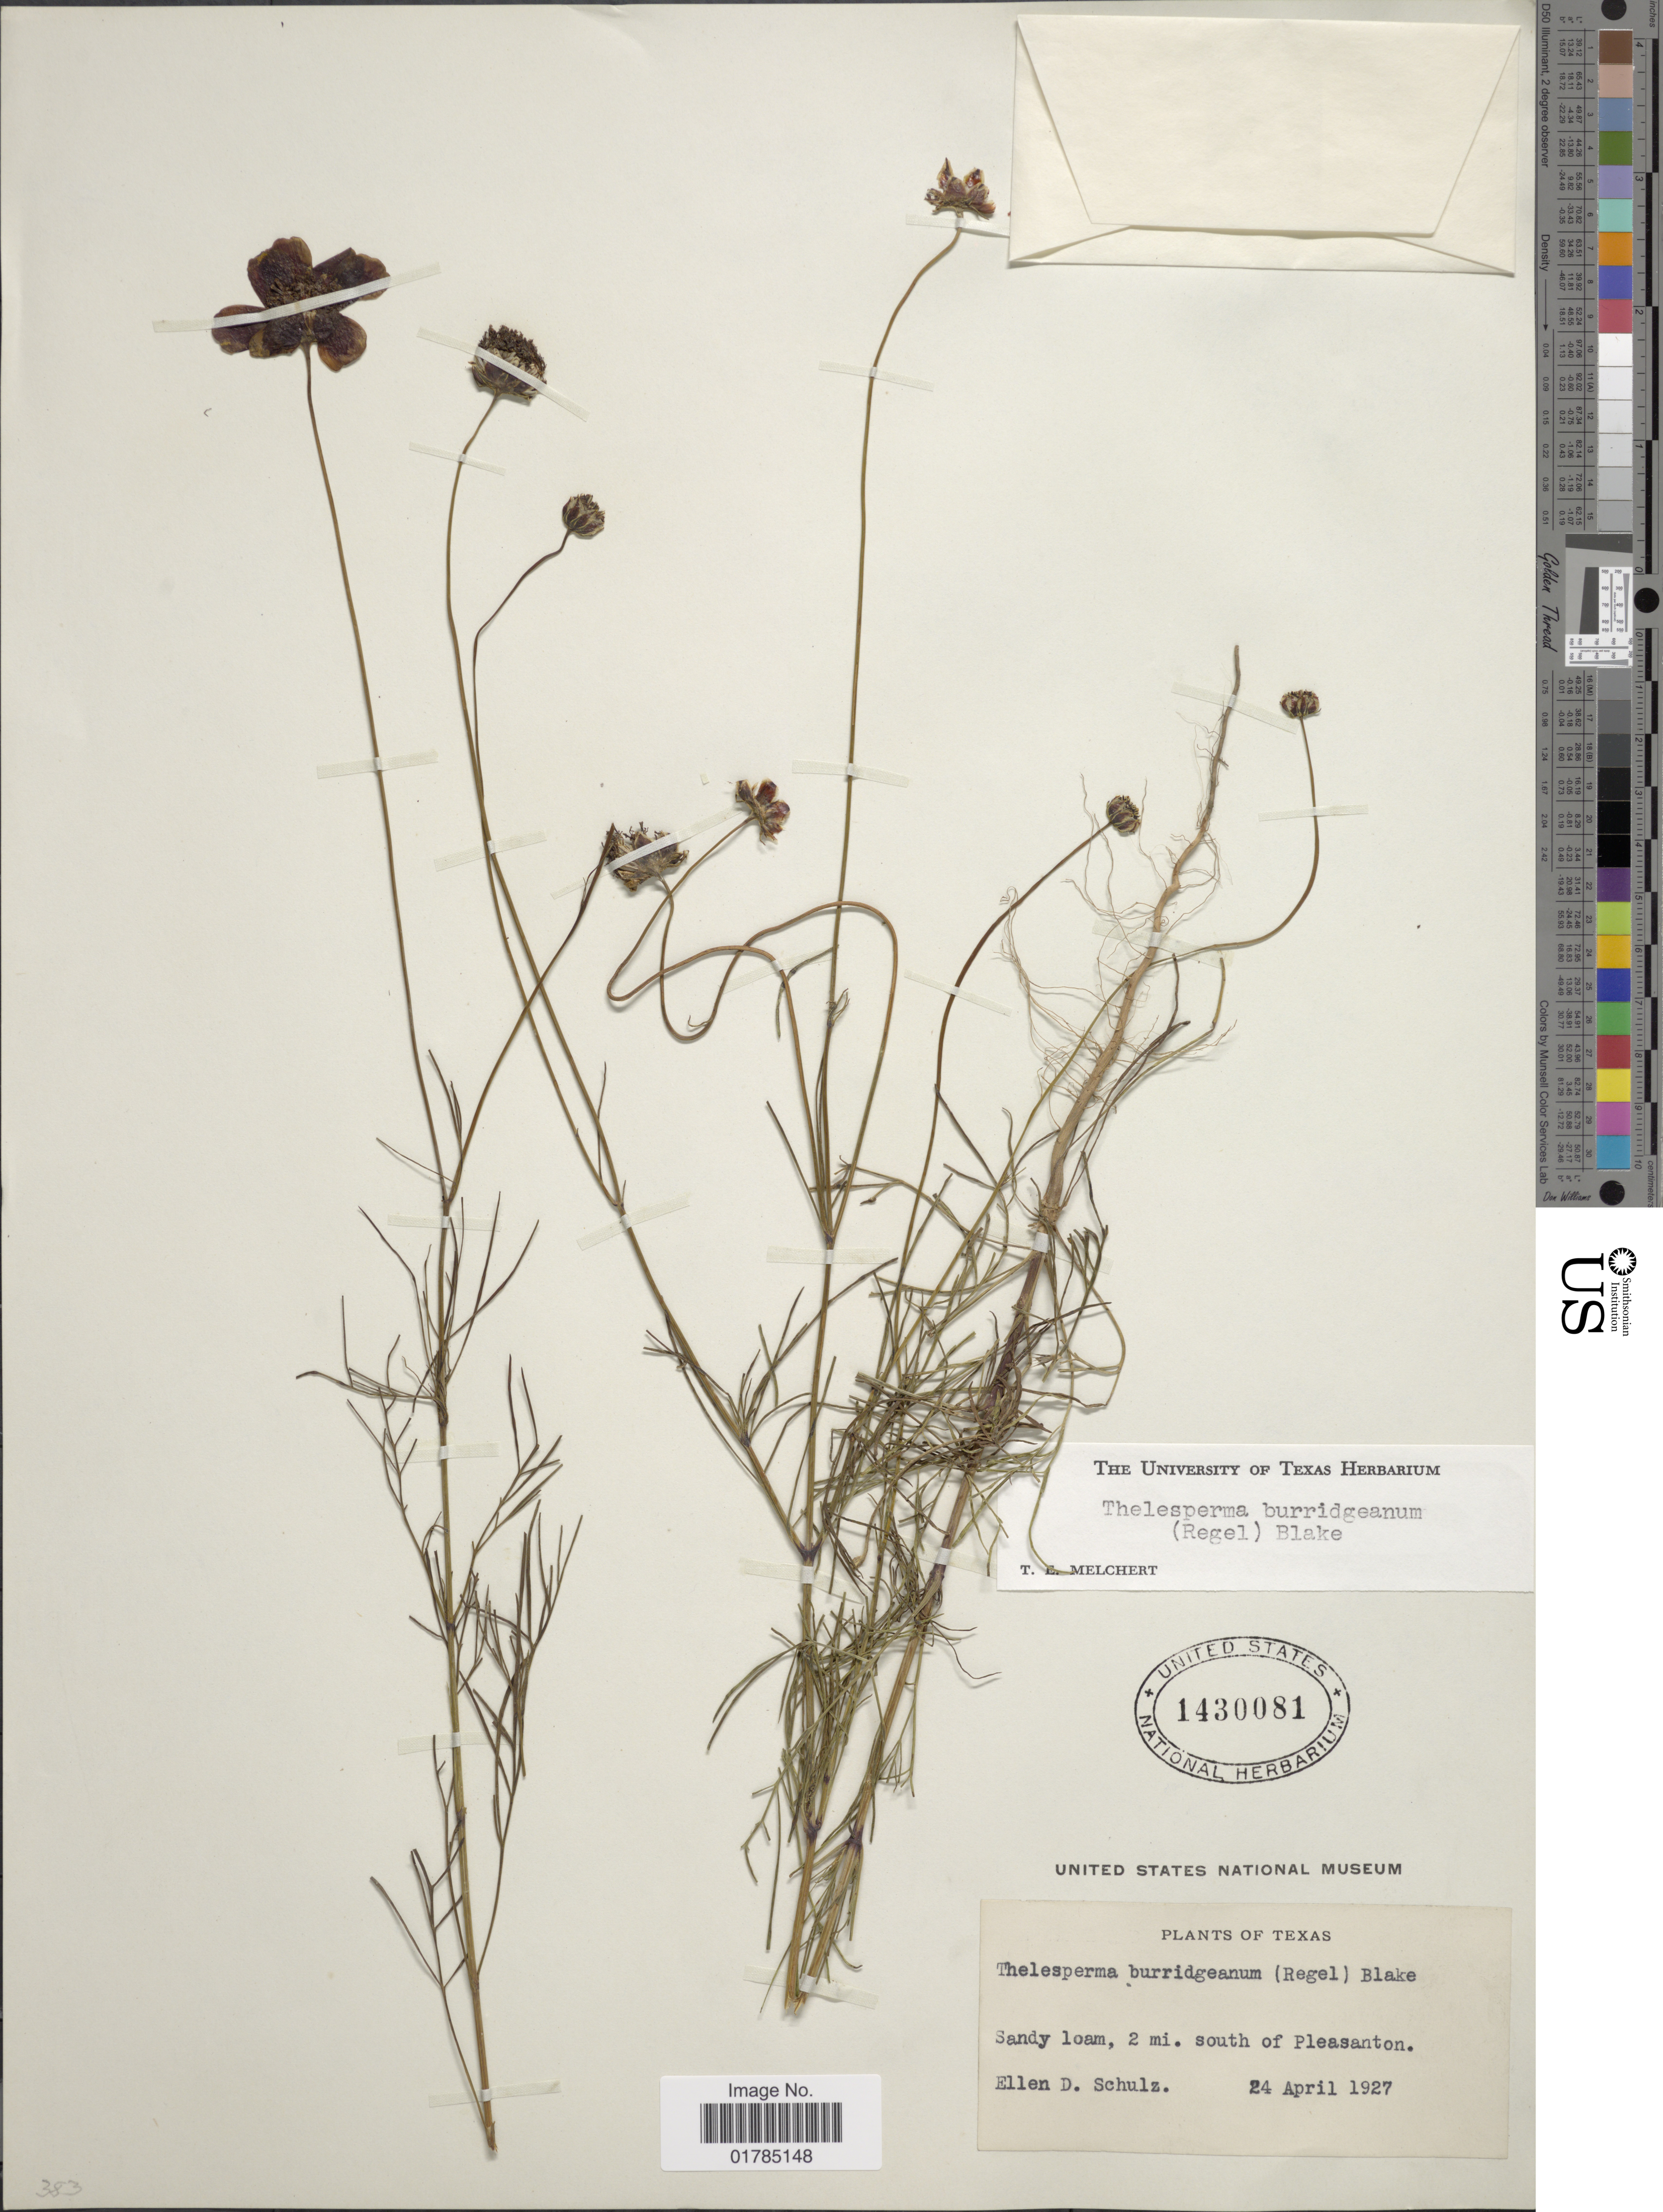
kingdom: Plantae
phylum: Tracheophyta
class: Magnoliopsida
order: Asterales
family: Asteraceae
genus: Thelesperma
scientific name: Thelesperma burridgeanum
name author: S.F. Blake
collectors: E. D. Schulz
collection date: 1927-04-24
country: United States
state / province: Texas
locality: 2 mi. south of Pleasanton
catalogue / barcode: US 1430081